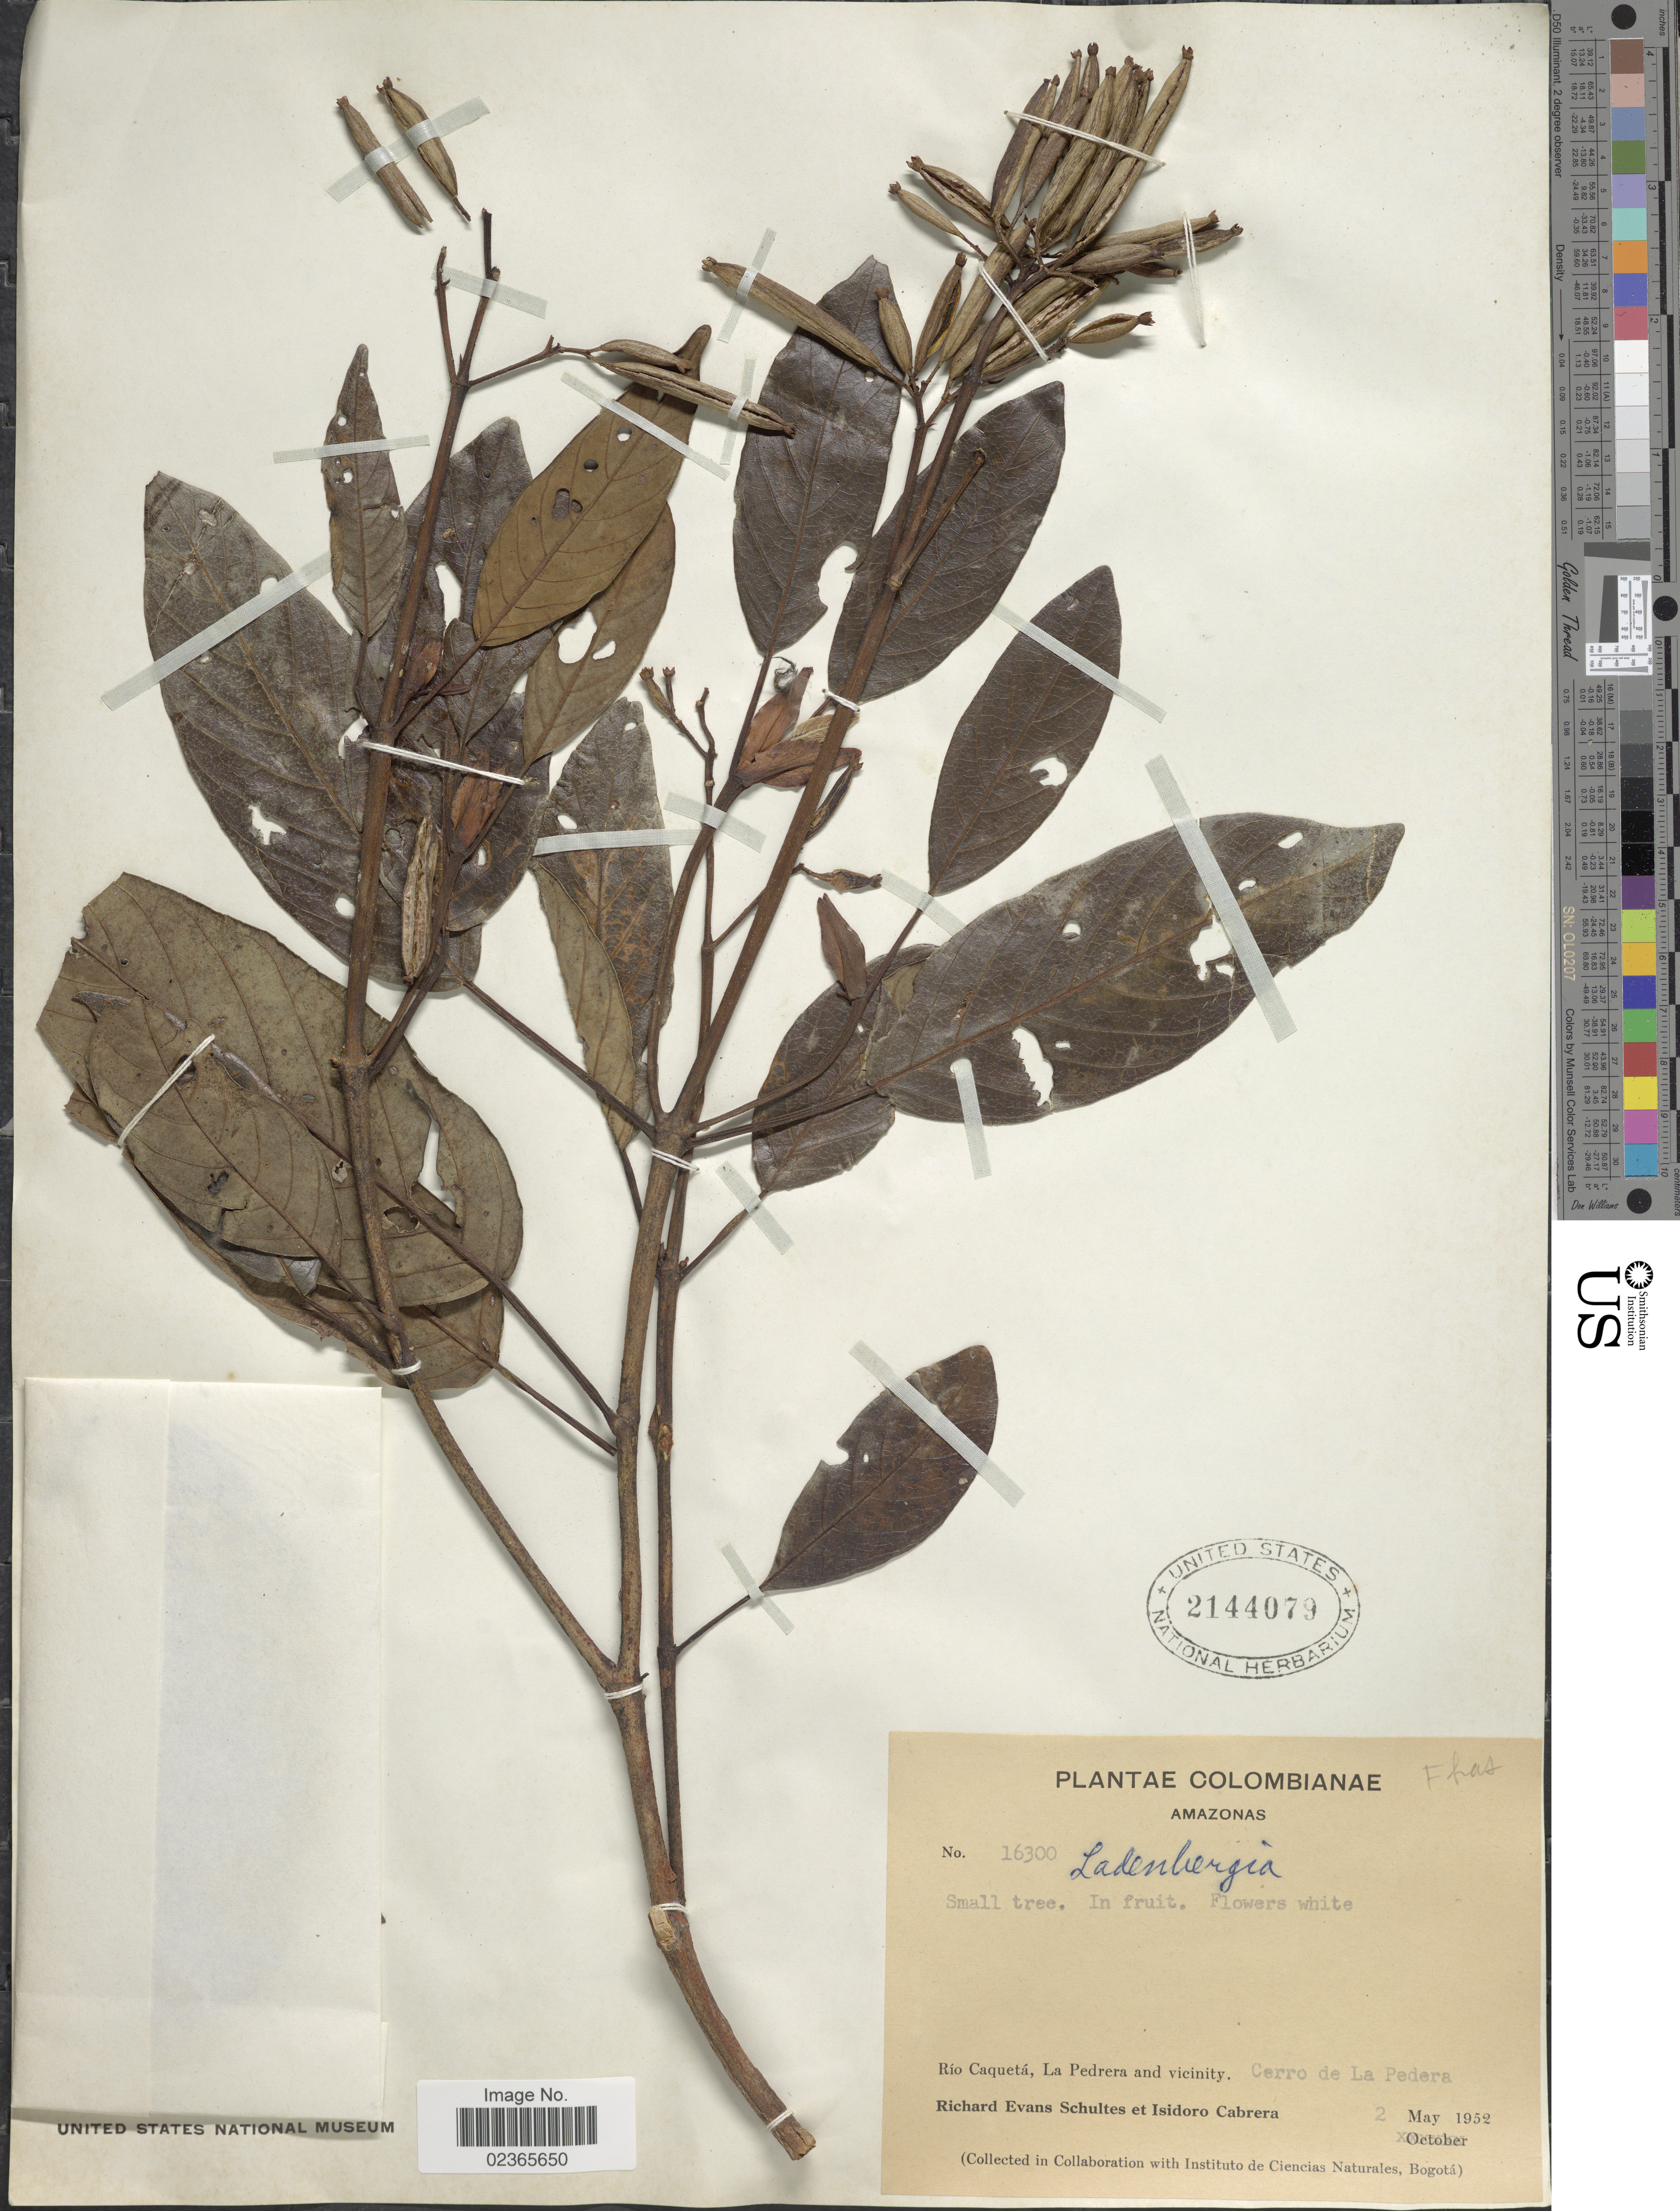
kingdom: Plantae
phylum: Tracheophyta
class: Magnoliopsida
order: Gentianales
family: Rubiaceae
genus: Ladenbergia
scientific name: Ladenbergia sp.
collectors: R. E. Schultes & I. Cabrera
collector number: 16300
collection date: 1952-05-02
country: Colombia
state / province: Amazônas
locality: Rio Caqueta, La Pedrera and Vicinity. Cerro de La Pedrera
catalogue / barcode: US 2144079